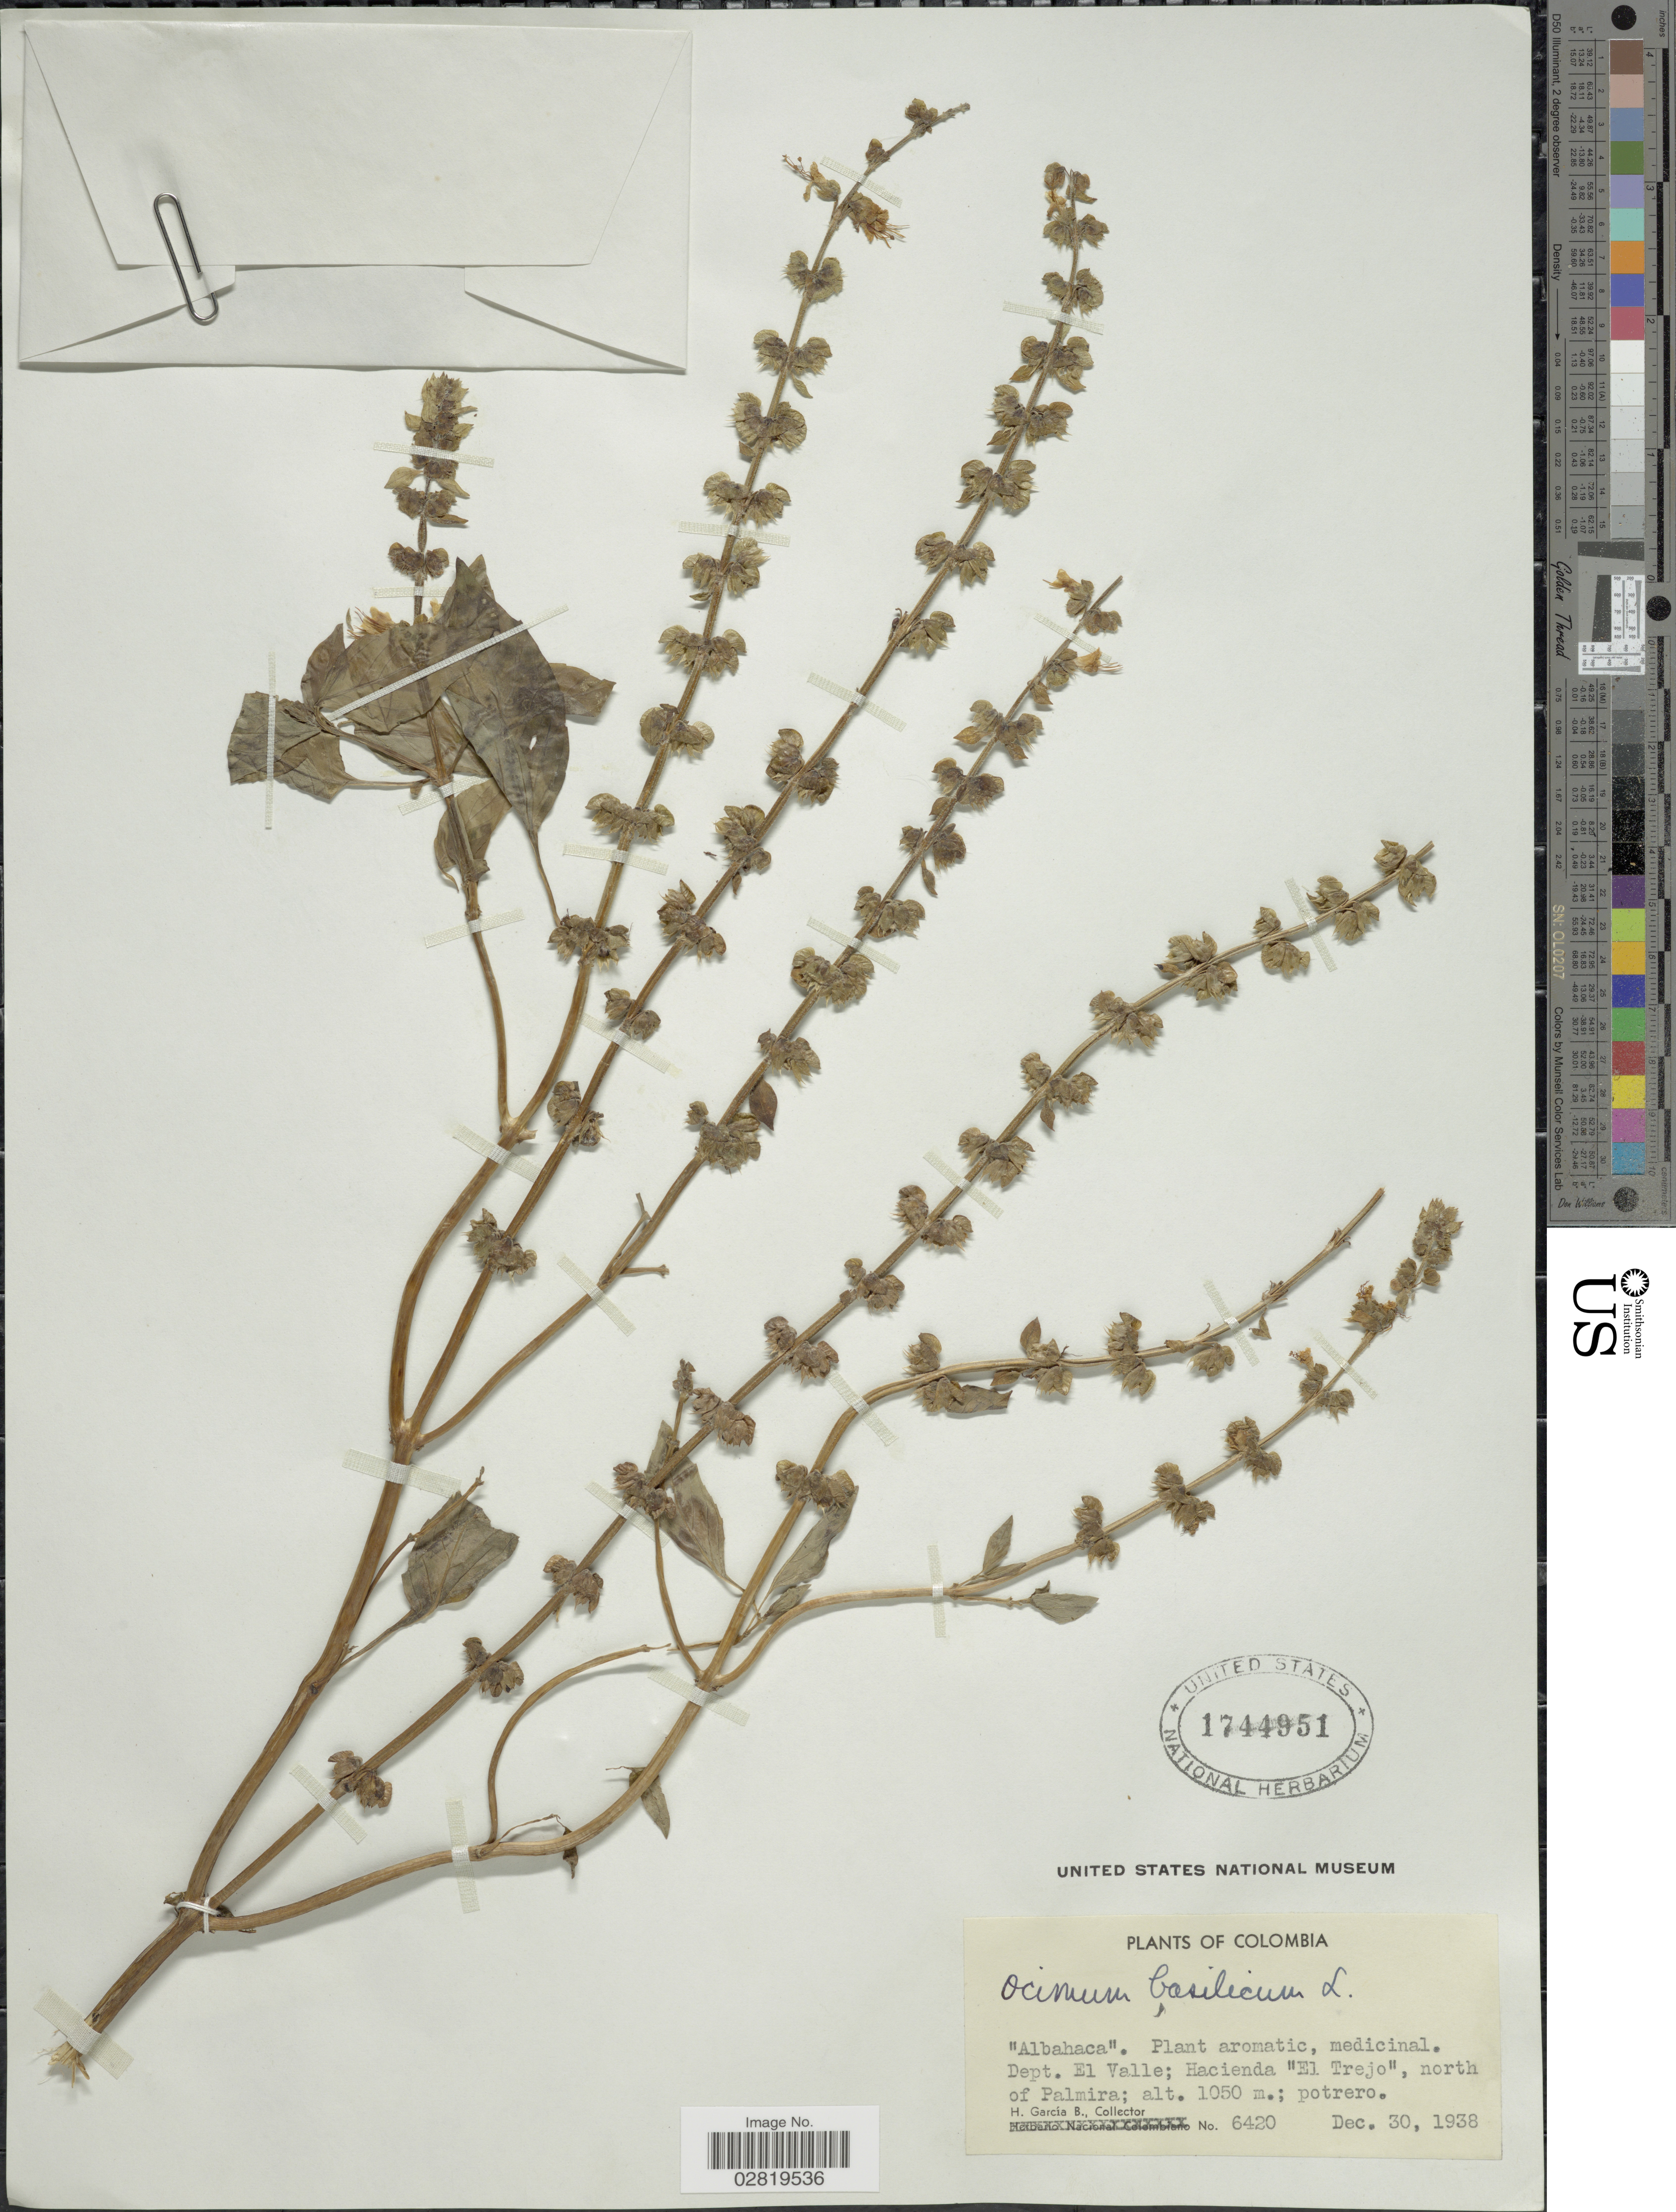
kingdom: Plantae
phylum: Tracheophyta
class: Magnoliopsida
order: Lamiales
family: Lamiaceae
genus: Ocimum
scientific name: Ocimum basilicum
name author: L.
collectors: H. García Barriga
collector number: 6420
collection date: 1938-12-30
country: Colombia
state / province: Valle del Cauca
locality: Dept. El Valle; Hacienda "El Trejo", north of Palmira.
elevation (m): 1050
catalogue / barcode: US 1744951